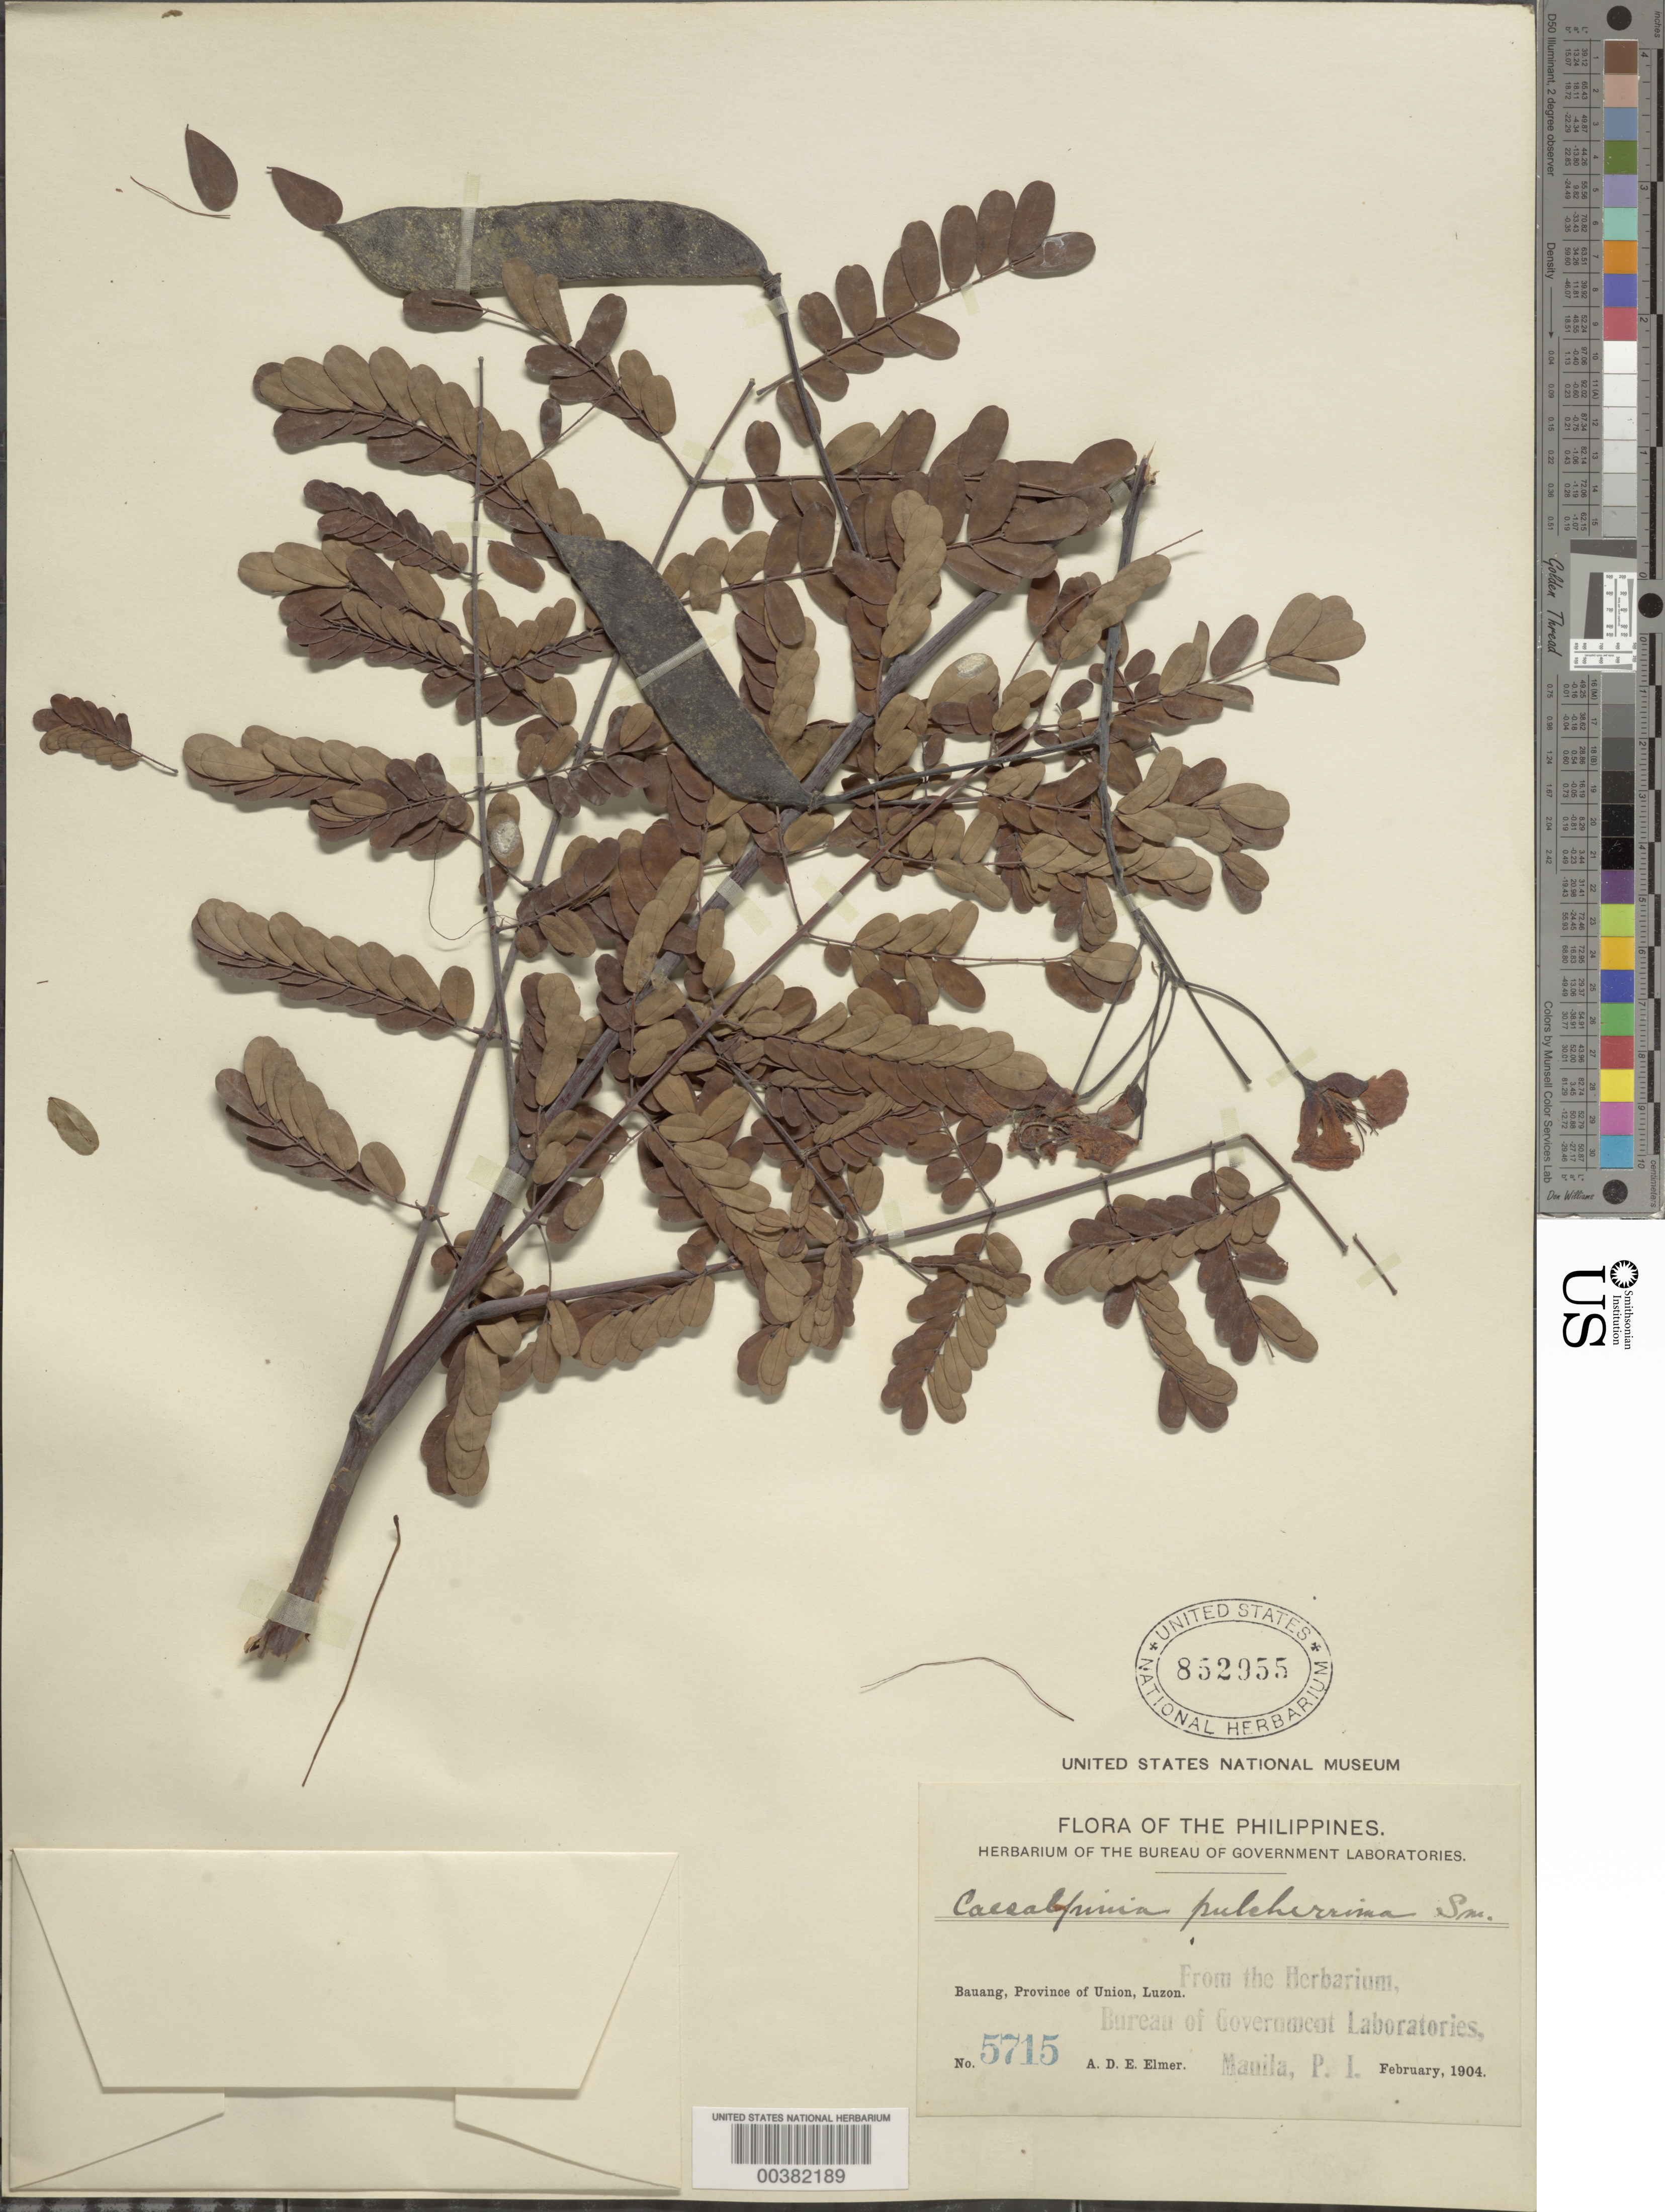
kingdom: Plantae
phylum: Tracheophyta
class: Magnoliopsida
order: Fabales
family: Fabaceae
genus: Caesalpinia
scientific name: Caesalpinia pulcherrima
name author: (L.) Sw.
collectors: A. D. E. Elmer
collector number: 5715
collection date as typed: Feb 1904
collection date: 1904-02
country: Philippines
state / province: Ilocos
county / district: La Union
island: Luzon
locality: Bauang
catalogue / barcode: US 852955